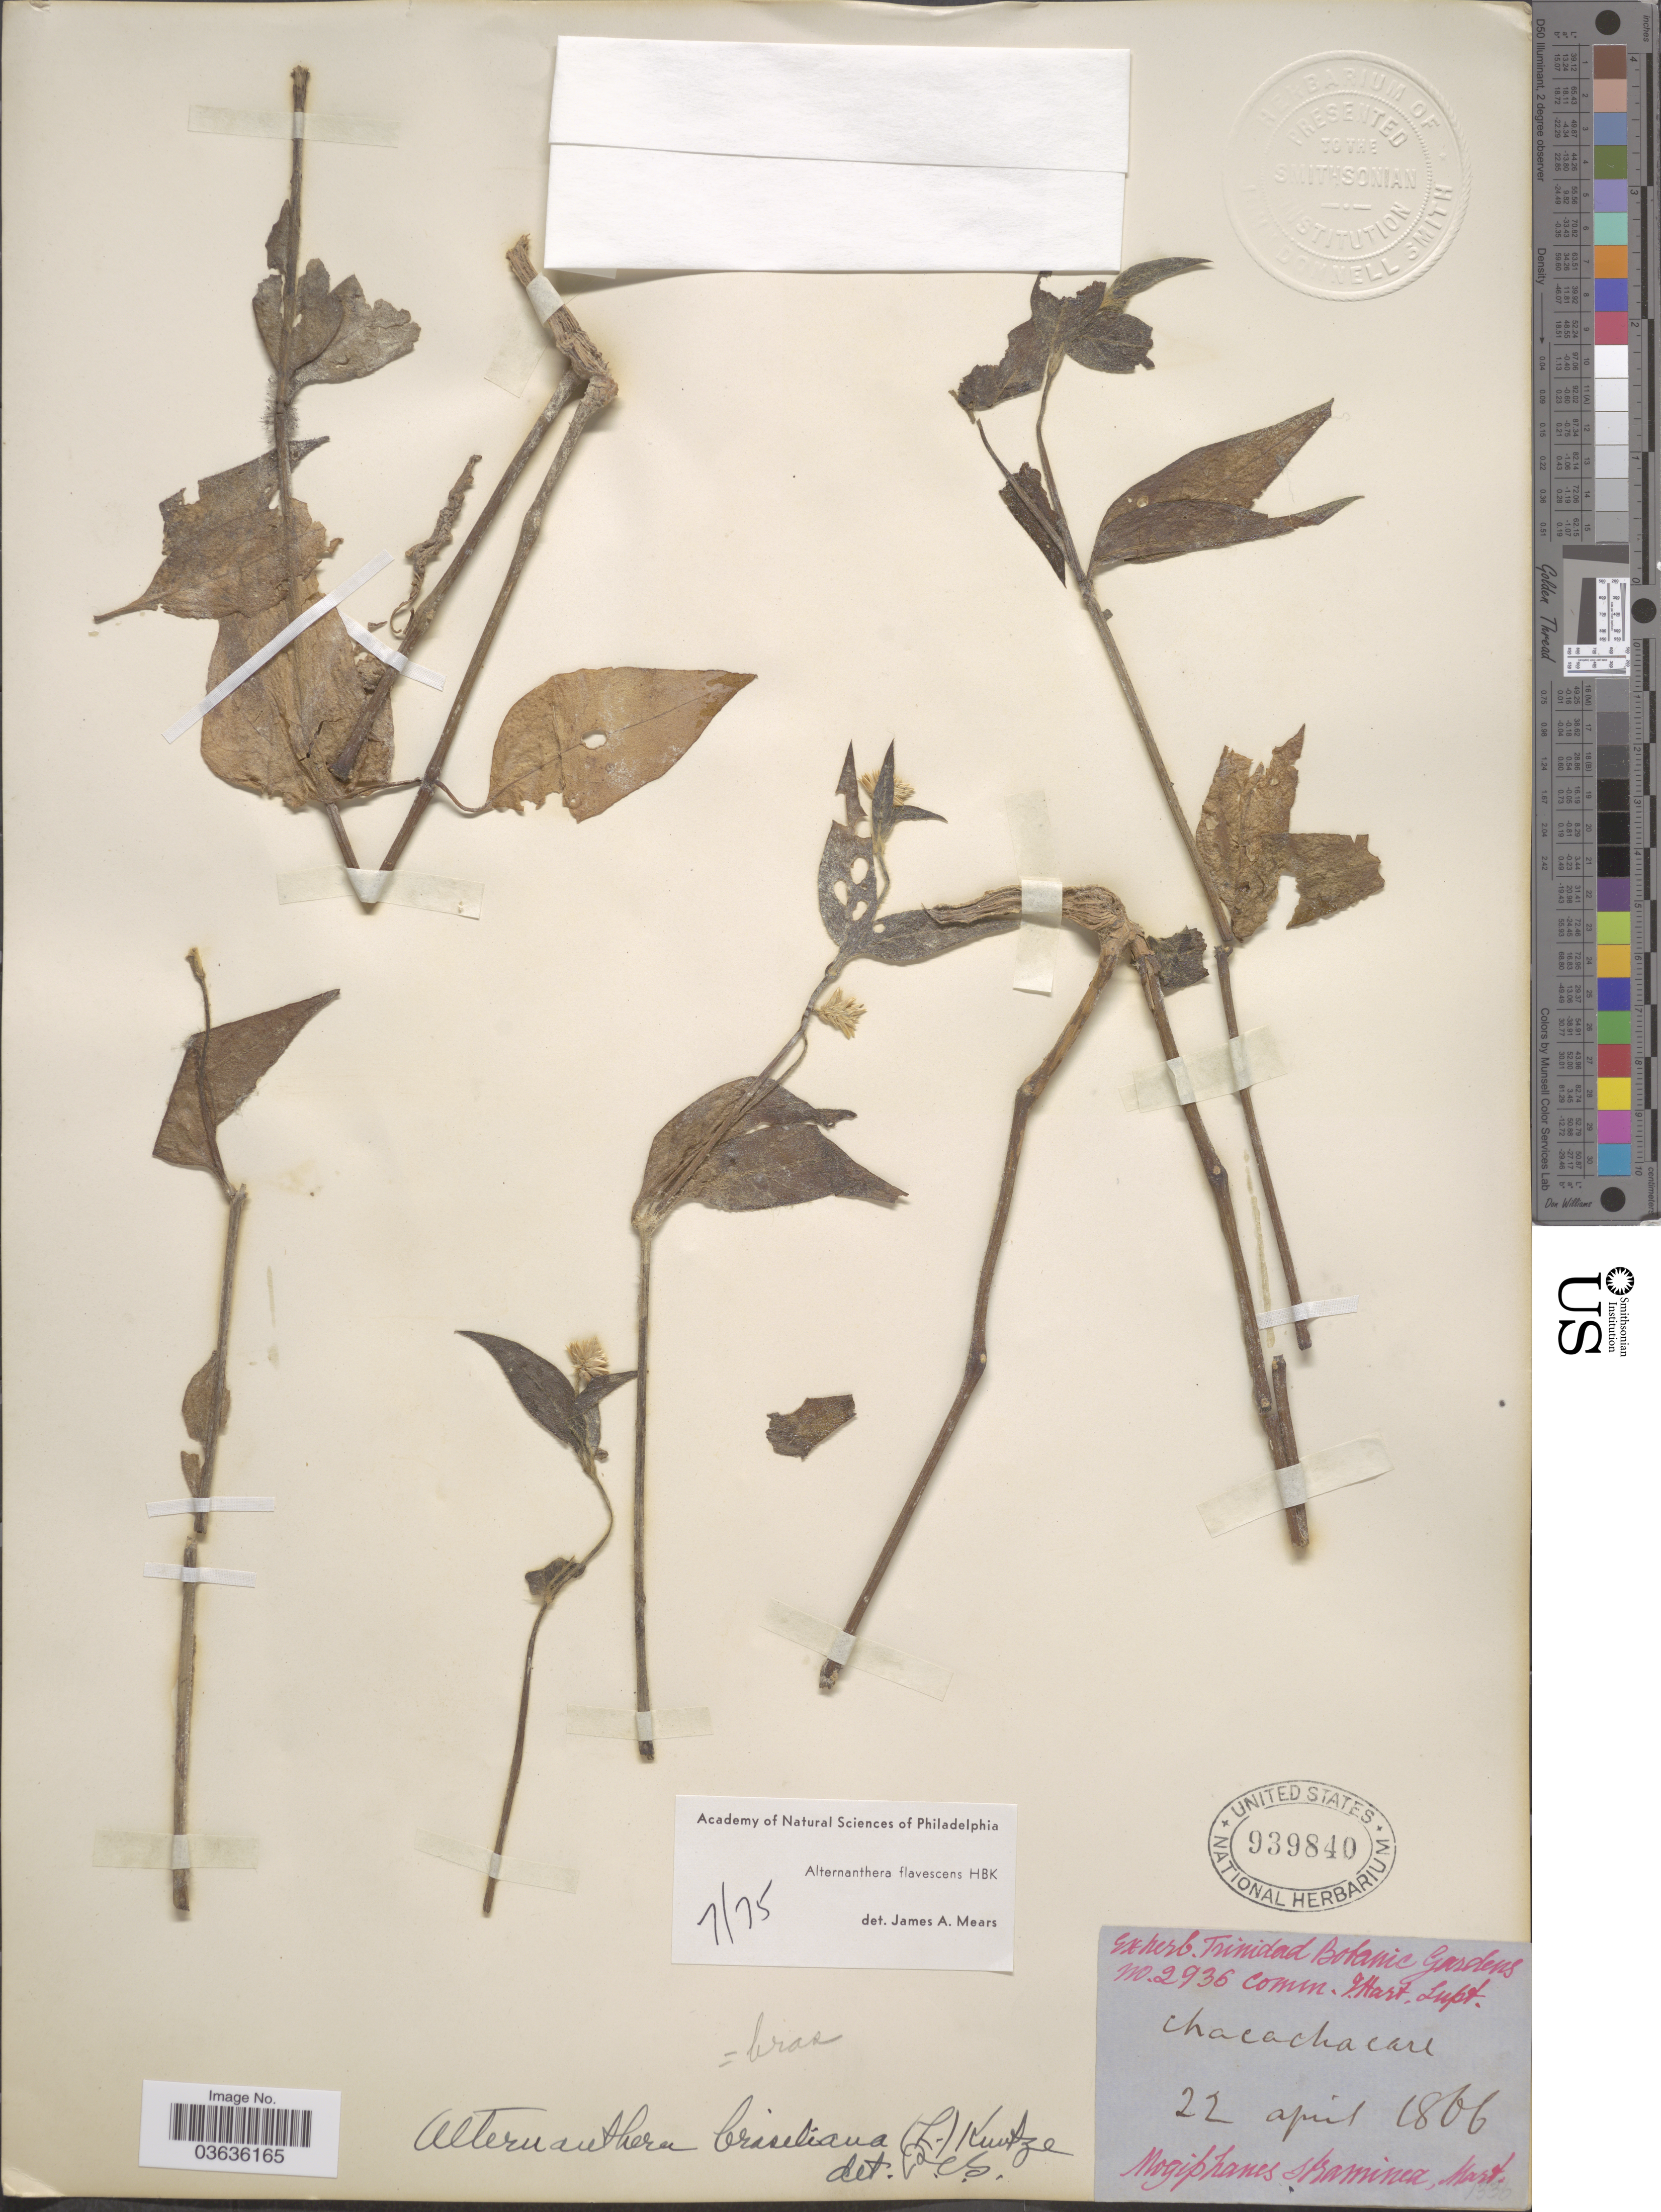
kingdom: Plantae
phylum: Tracheophyta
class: Magnoliopsida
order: Caryophyllales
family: Amaranthaceae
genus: Alternanthera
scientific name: Alternanthera flavescens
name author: Kunth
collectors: ex herb. Bot. Gard. Trinidad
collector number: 2936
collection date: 1866-04-22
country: Trinidad and Tobago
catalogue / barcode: US 939840